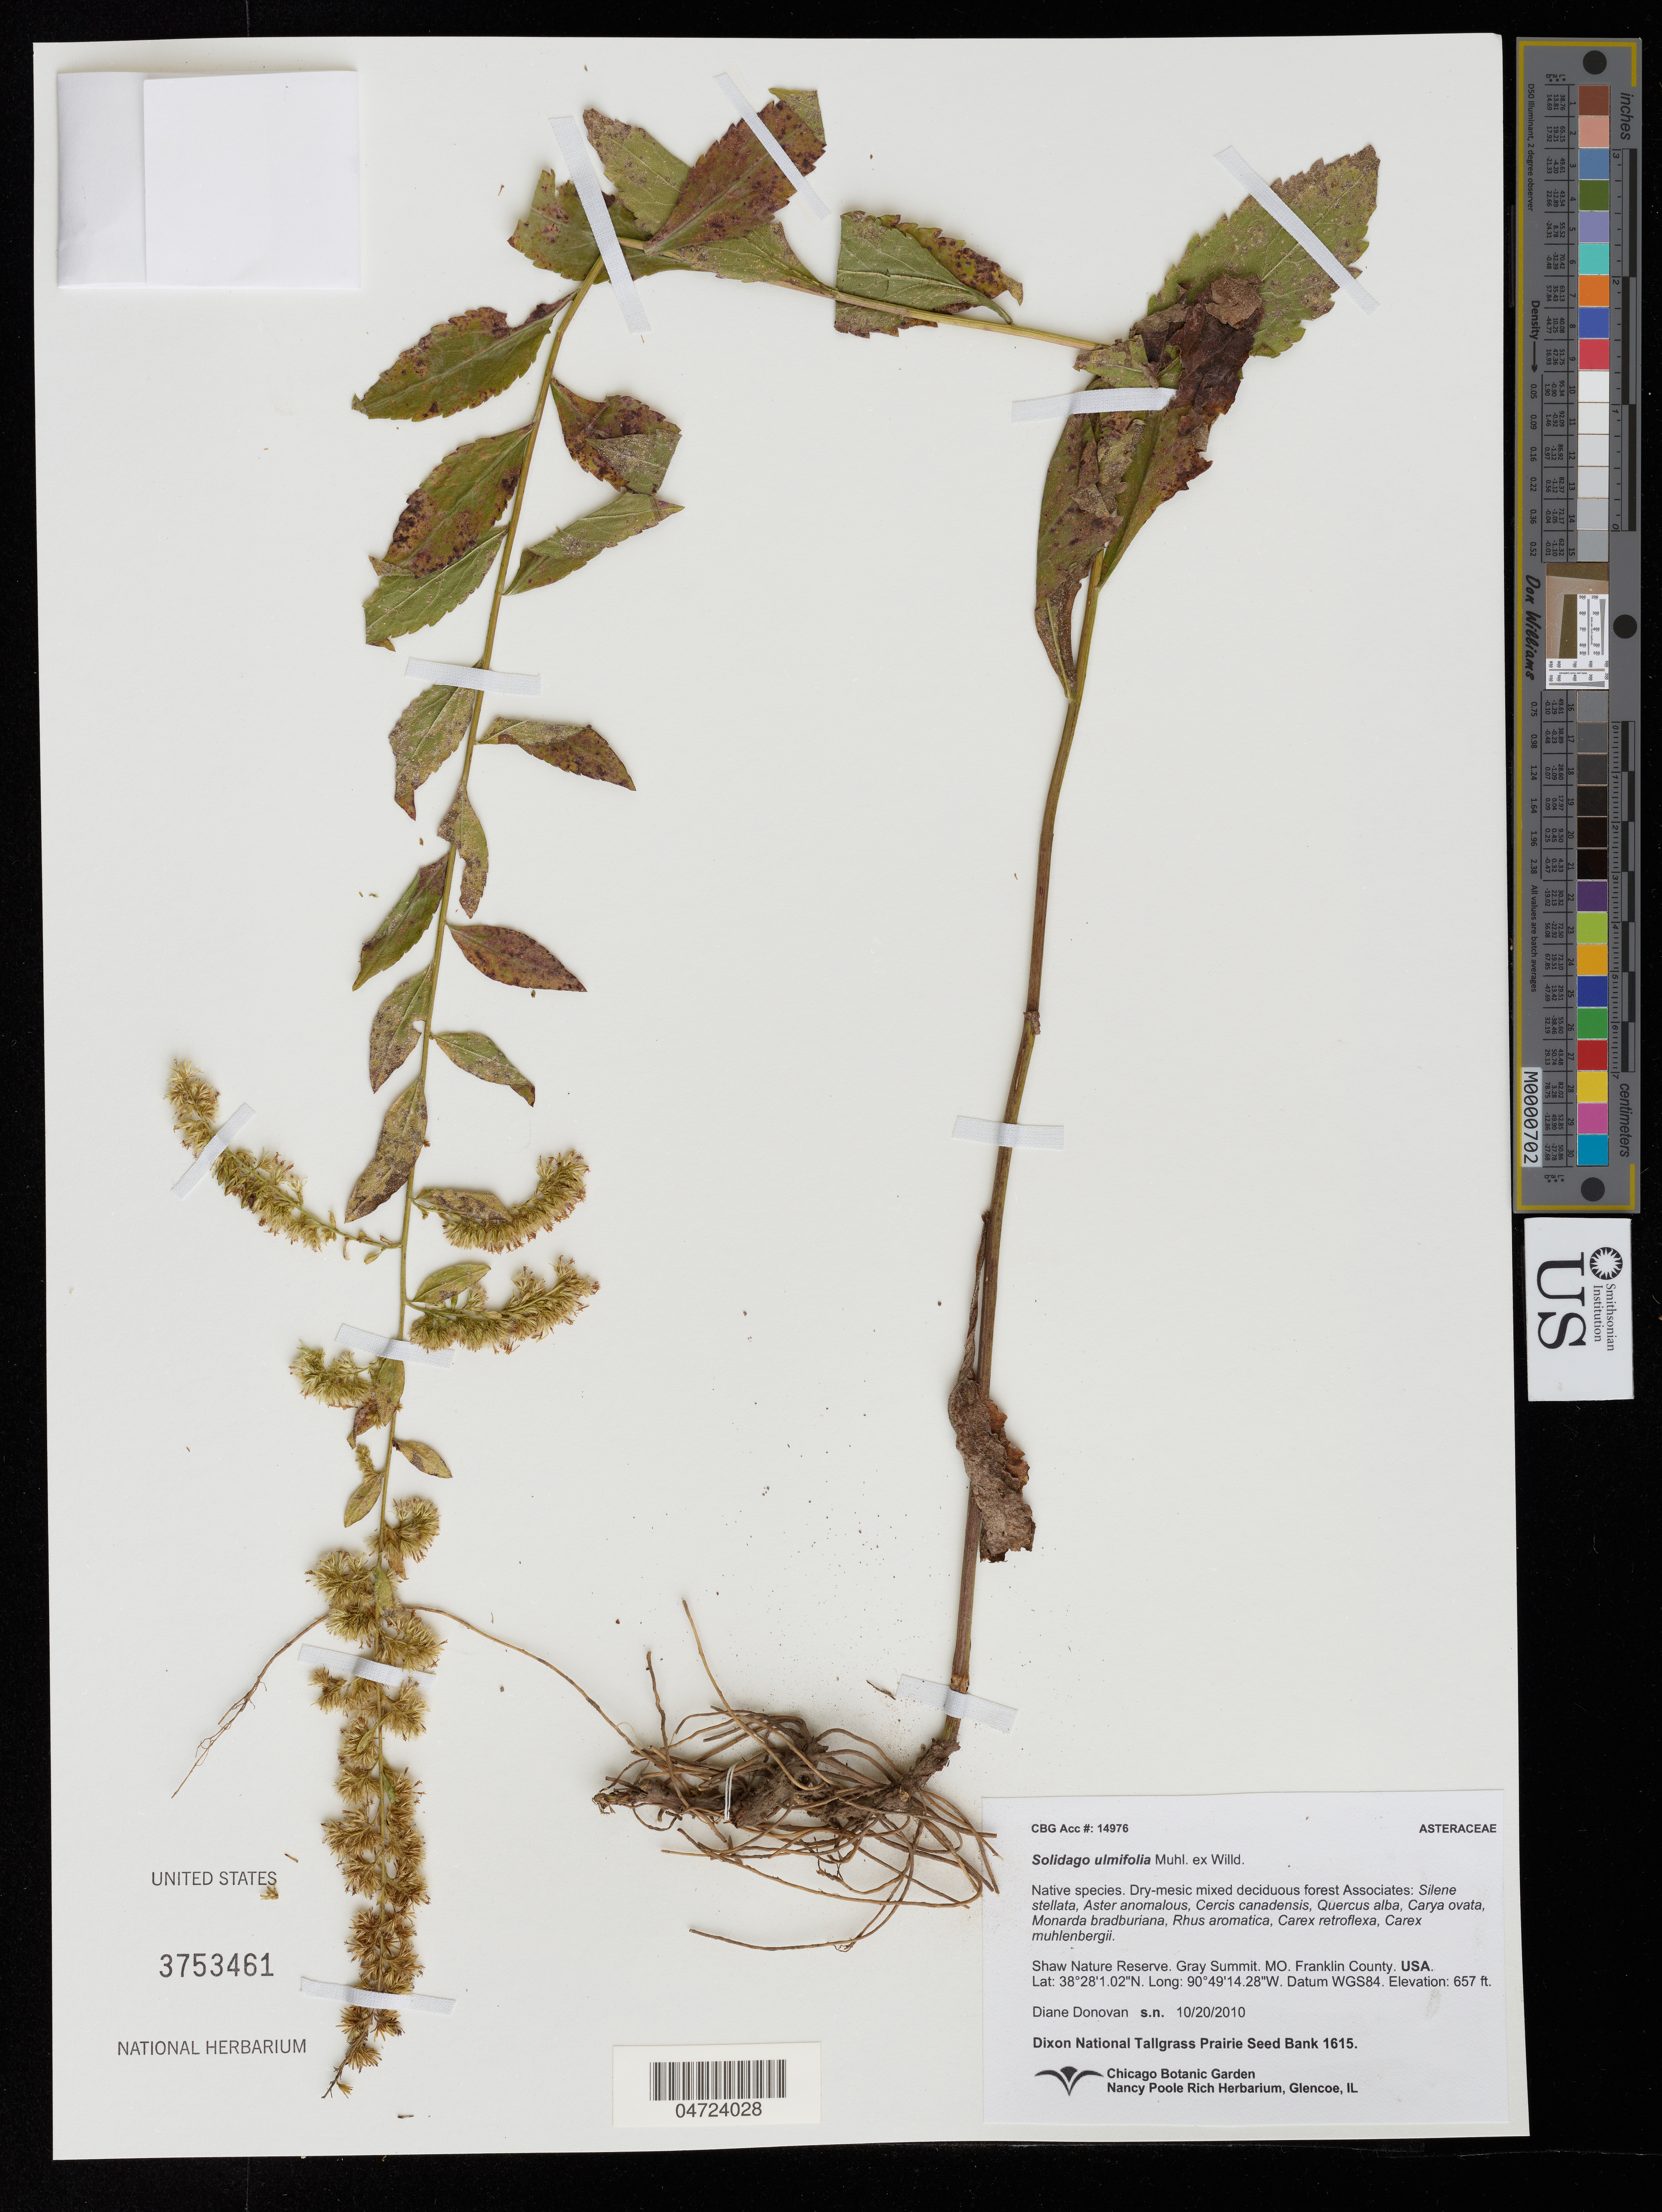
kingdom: Plantae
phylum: Tracheophyta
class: Magnoliopsida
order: Asterales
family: Asteraceae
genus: Solidago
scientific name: Solidago ulmifolia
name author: Muhl. ex Willd.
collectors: D. Donovan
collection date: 2010-10-20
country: United States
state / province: Missouri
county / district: Franklin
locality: Shaw Nature Reserve. Gray Summit. Franklin County.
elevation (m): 200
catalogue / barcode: US 3753461